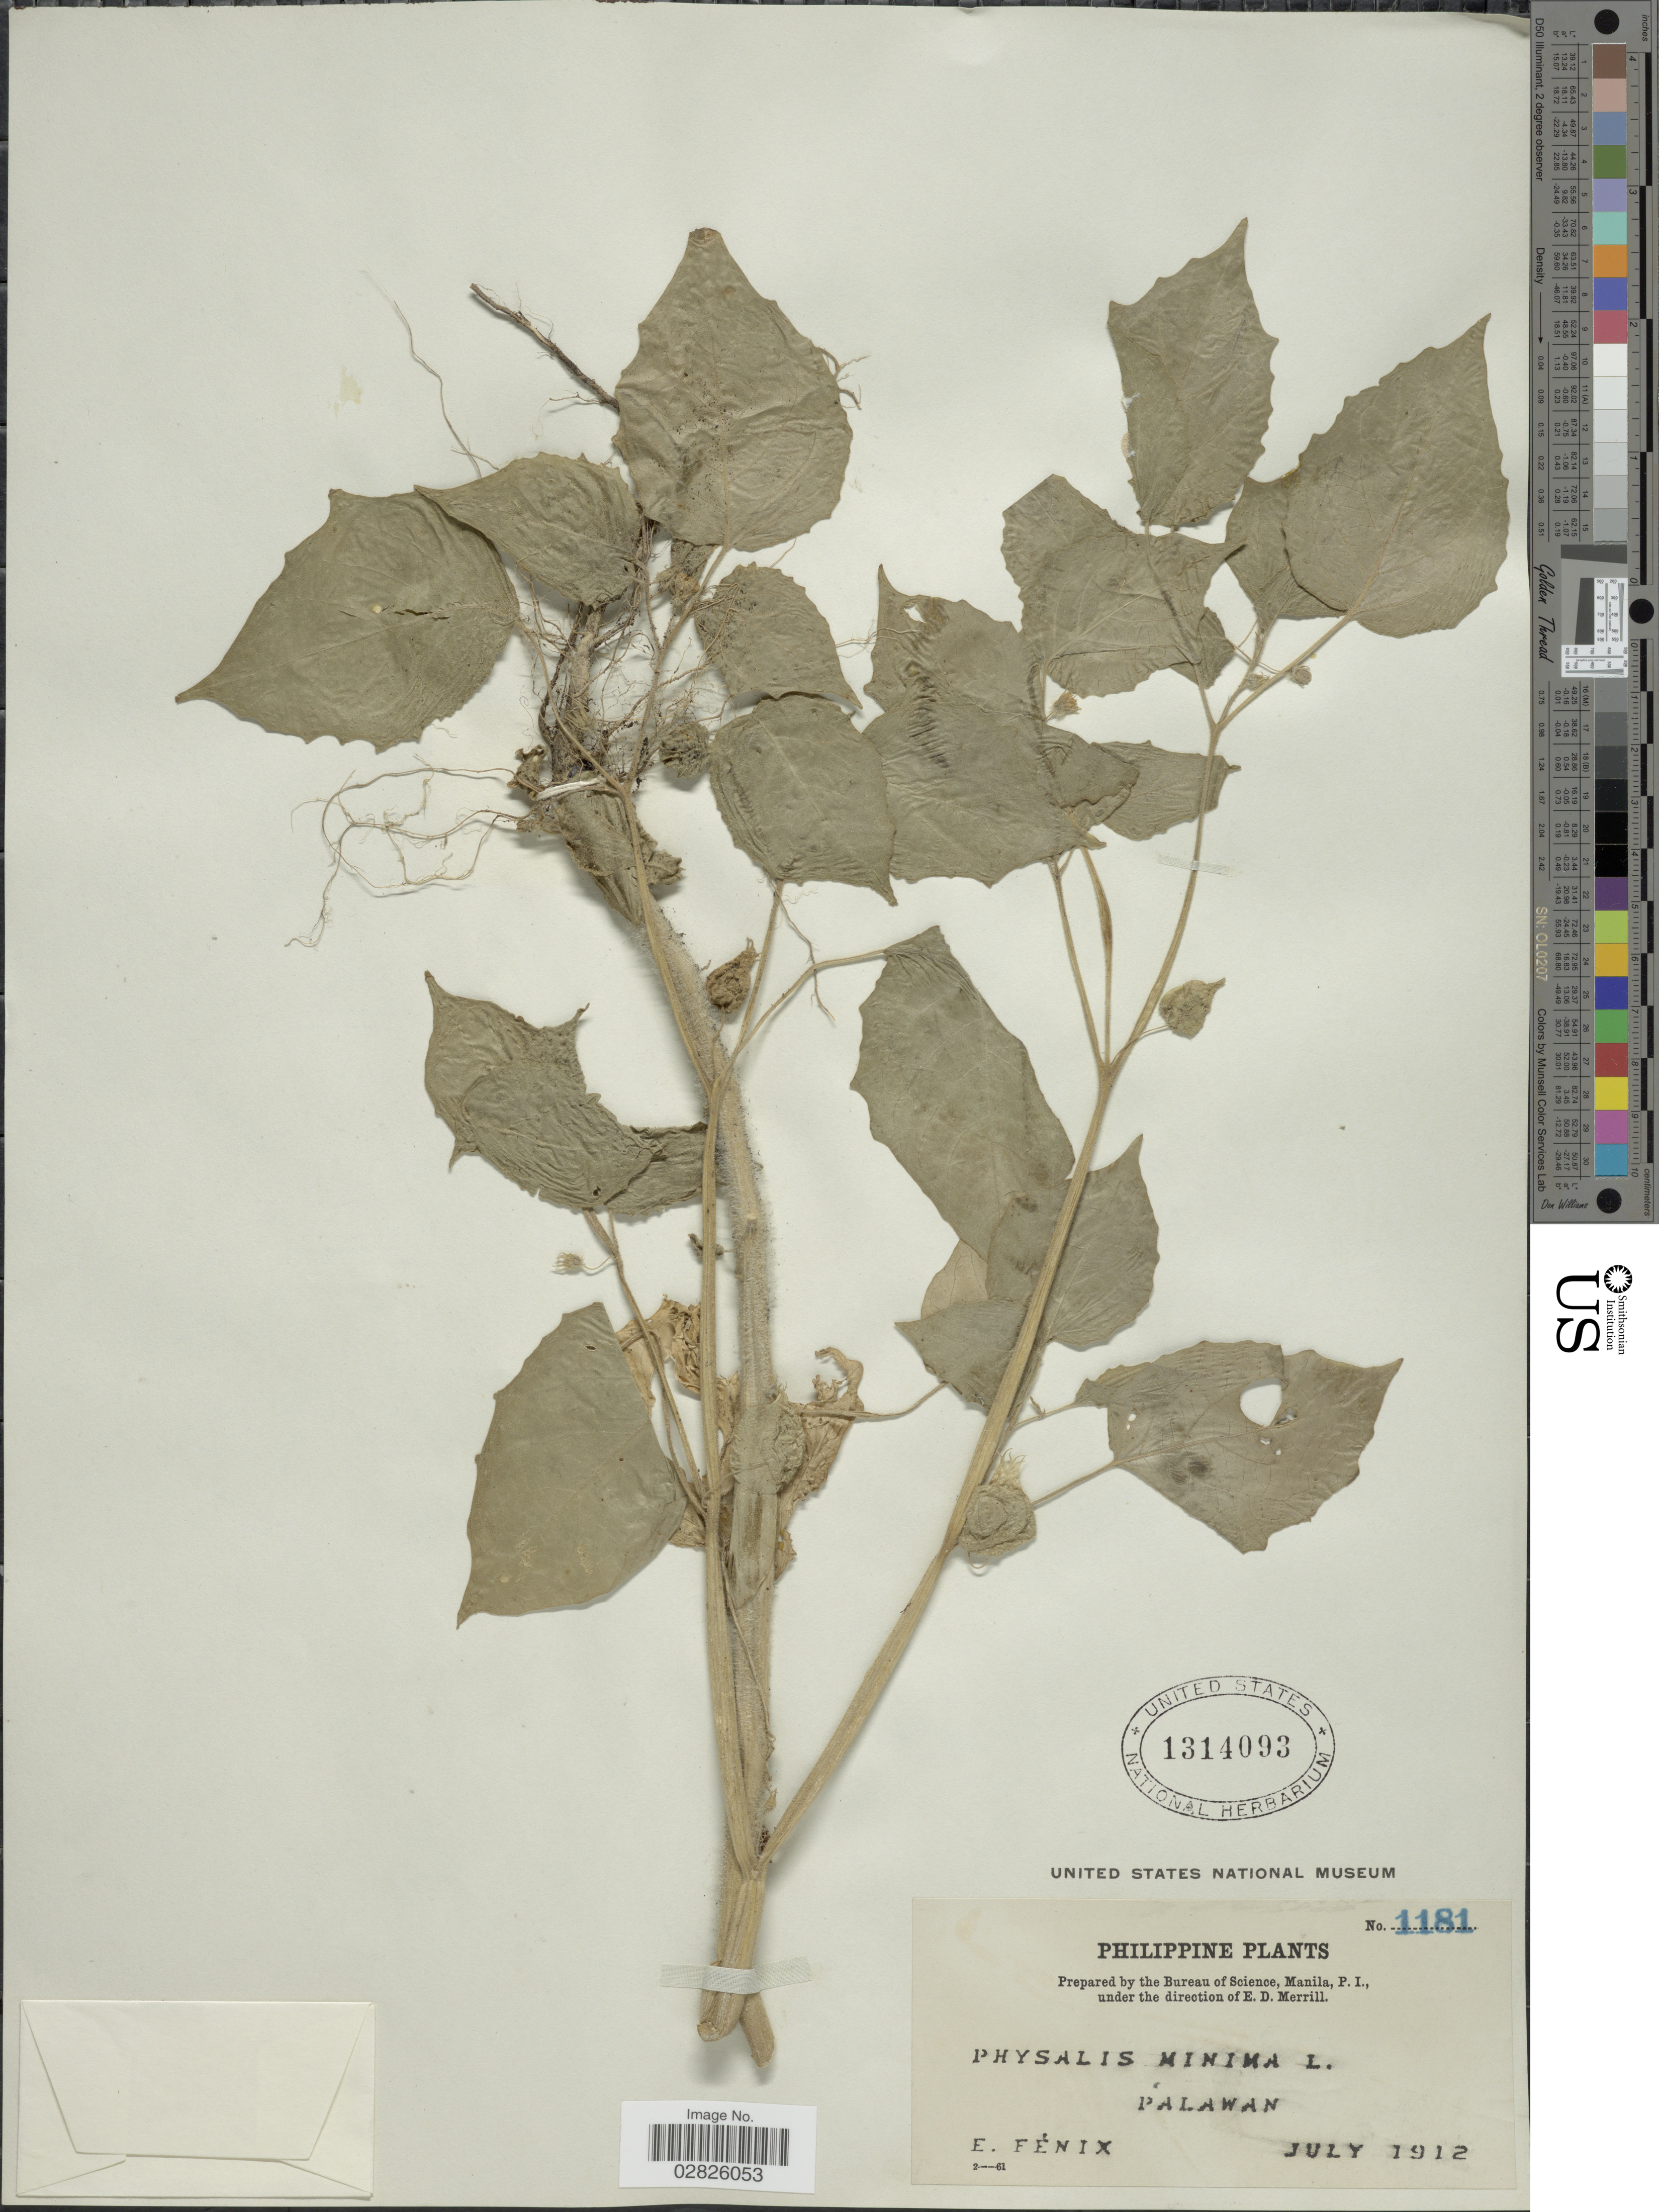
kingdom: Plantae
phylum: Tracheophyta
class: Magnoliopsida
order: Solanales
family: Solanaceae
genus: Physalis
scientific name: Physalis minima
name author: L.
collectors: E. Fénix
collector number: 1181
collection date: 1912-07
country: Philippines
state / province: Mimaropa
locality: Palawan.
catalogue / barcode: US 1314093